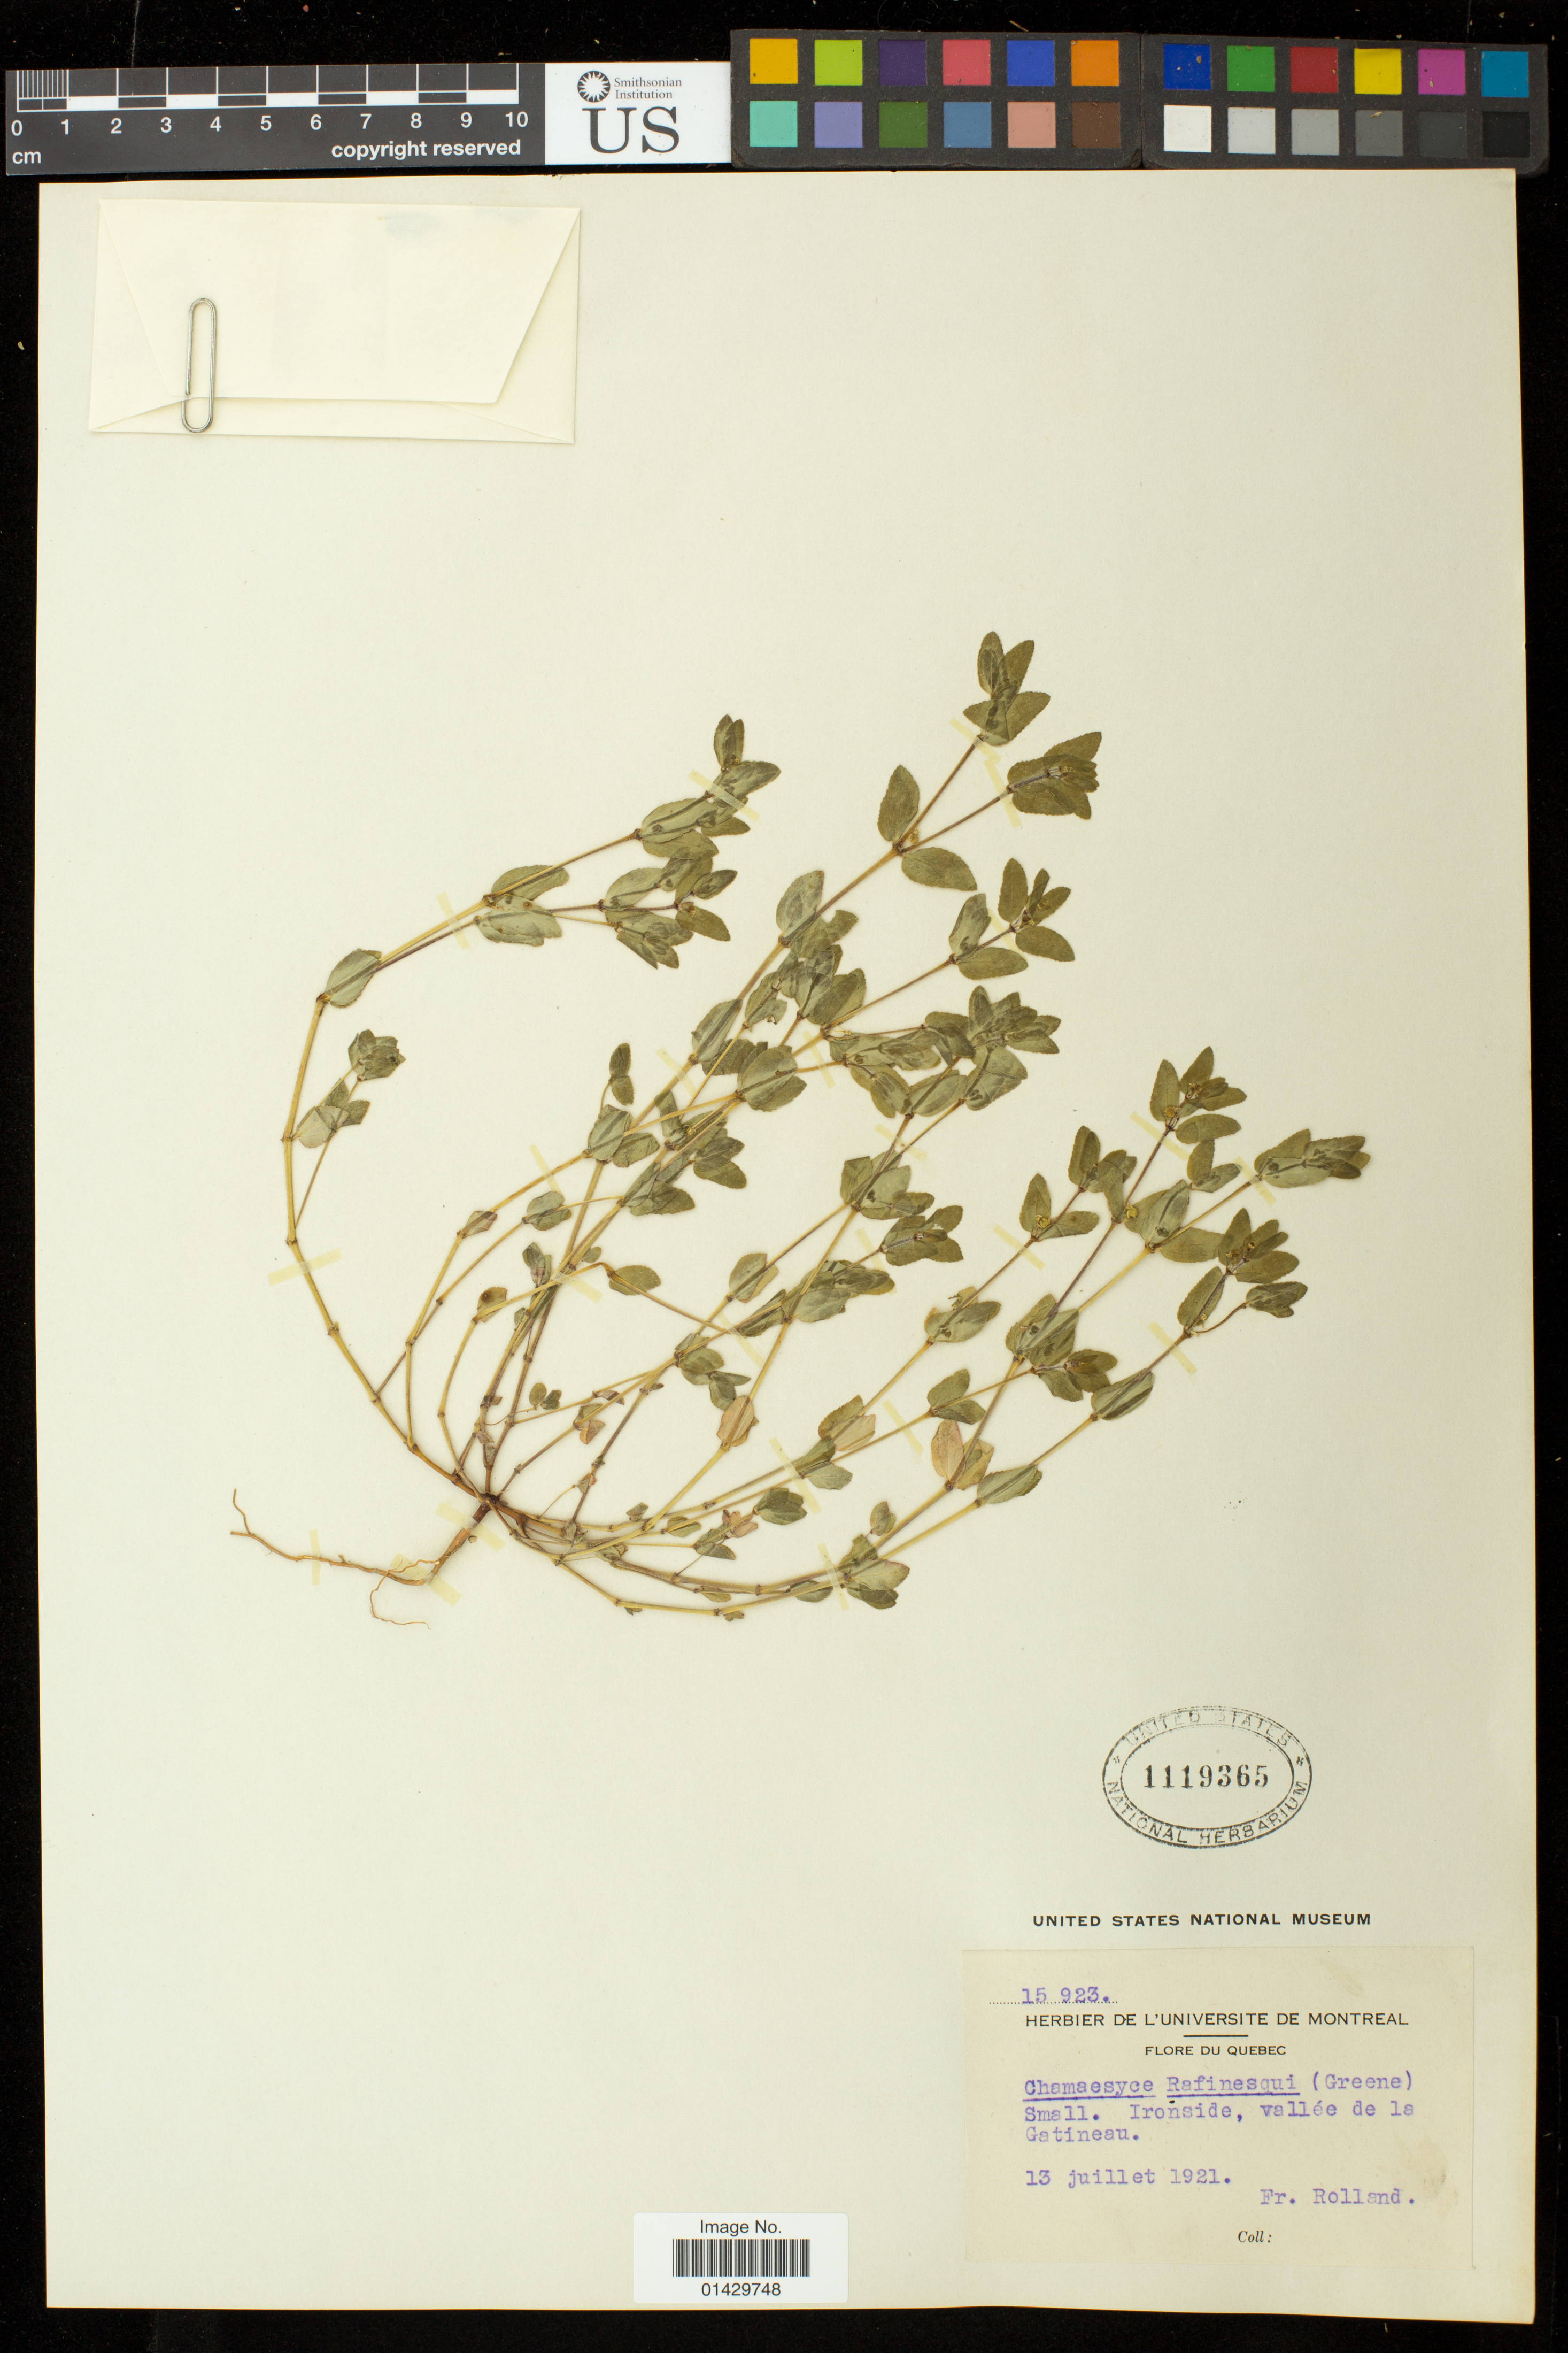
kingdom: Plantae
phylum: Tracheophyta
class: Magnoliopsida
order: Malpighiales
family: Euphorbiaceae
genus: Euphorbia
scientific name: Euphorbia vermiculata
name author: Raf.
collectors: -. Rolland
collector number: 15923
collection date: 1921-07-13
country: Canada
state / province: Quebec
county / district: Outaouais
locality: Ironside, vallee de la Gatineau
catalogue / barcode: US 1119365